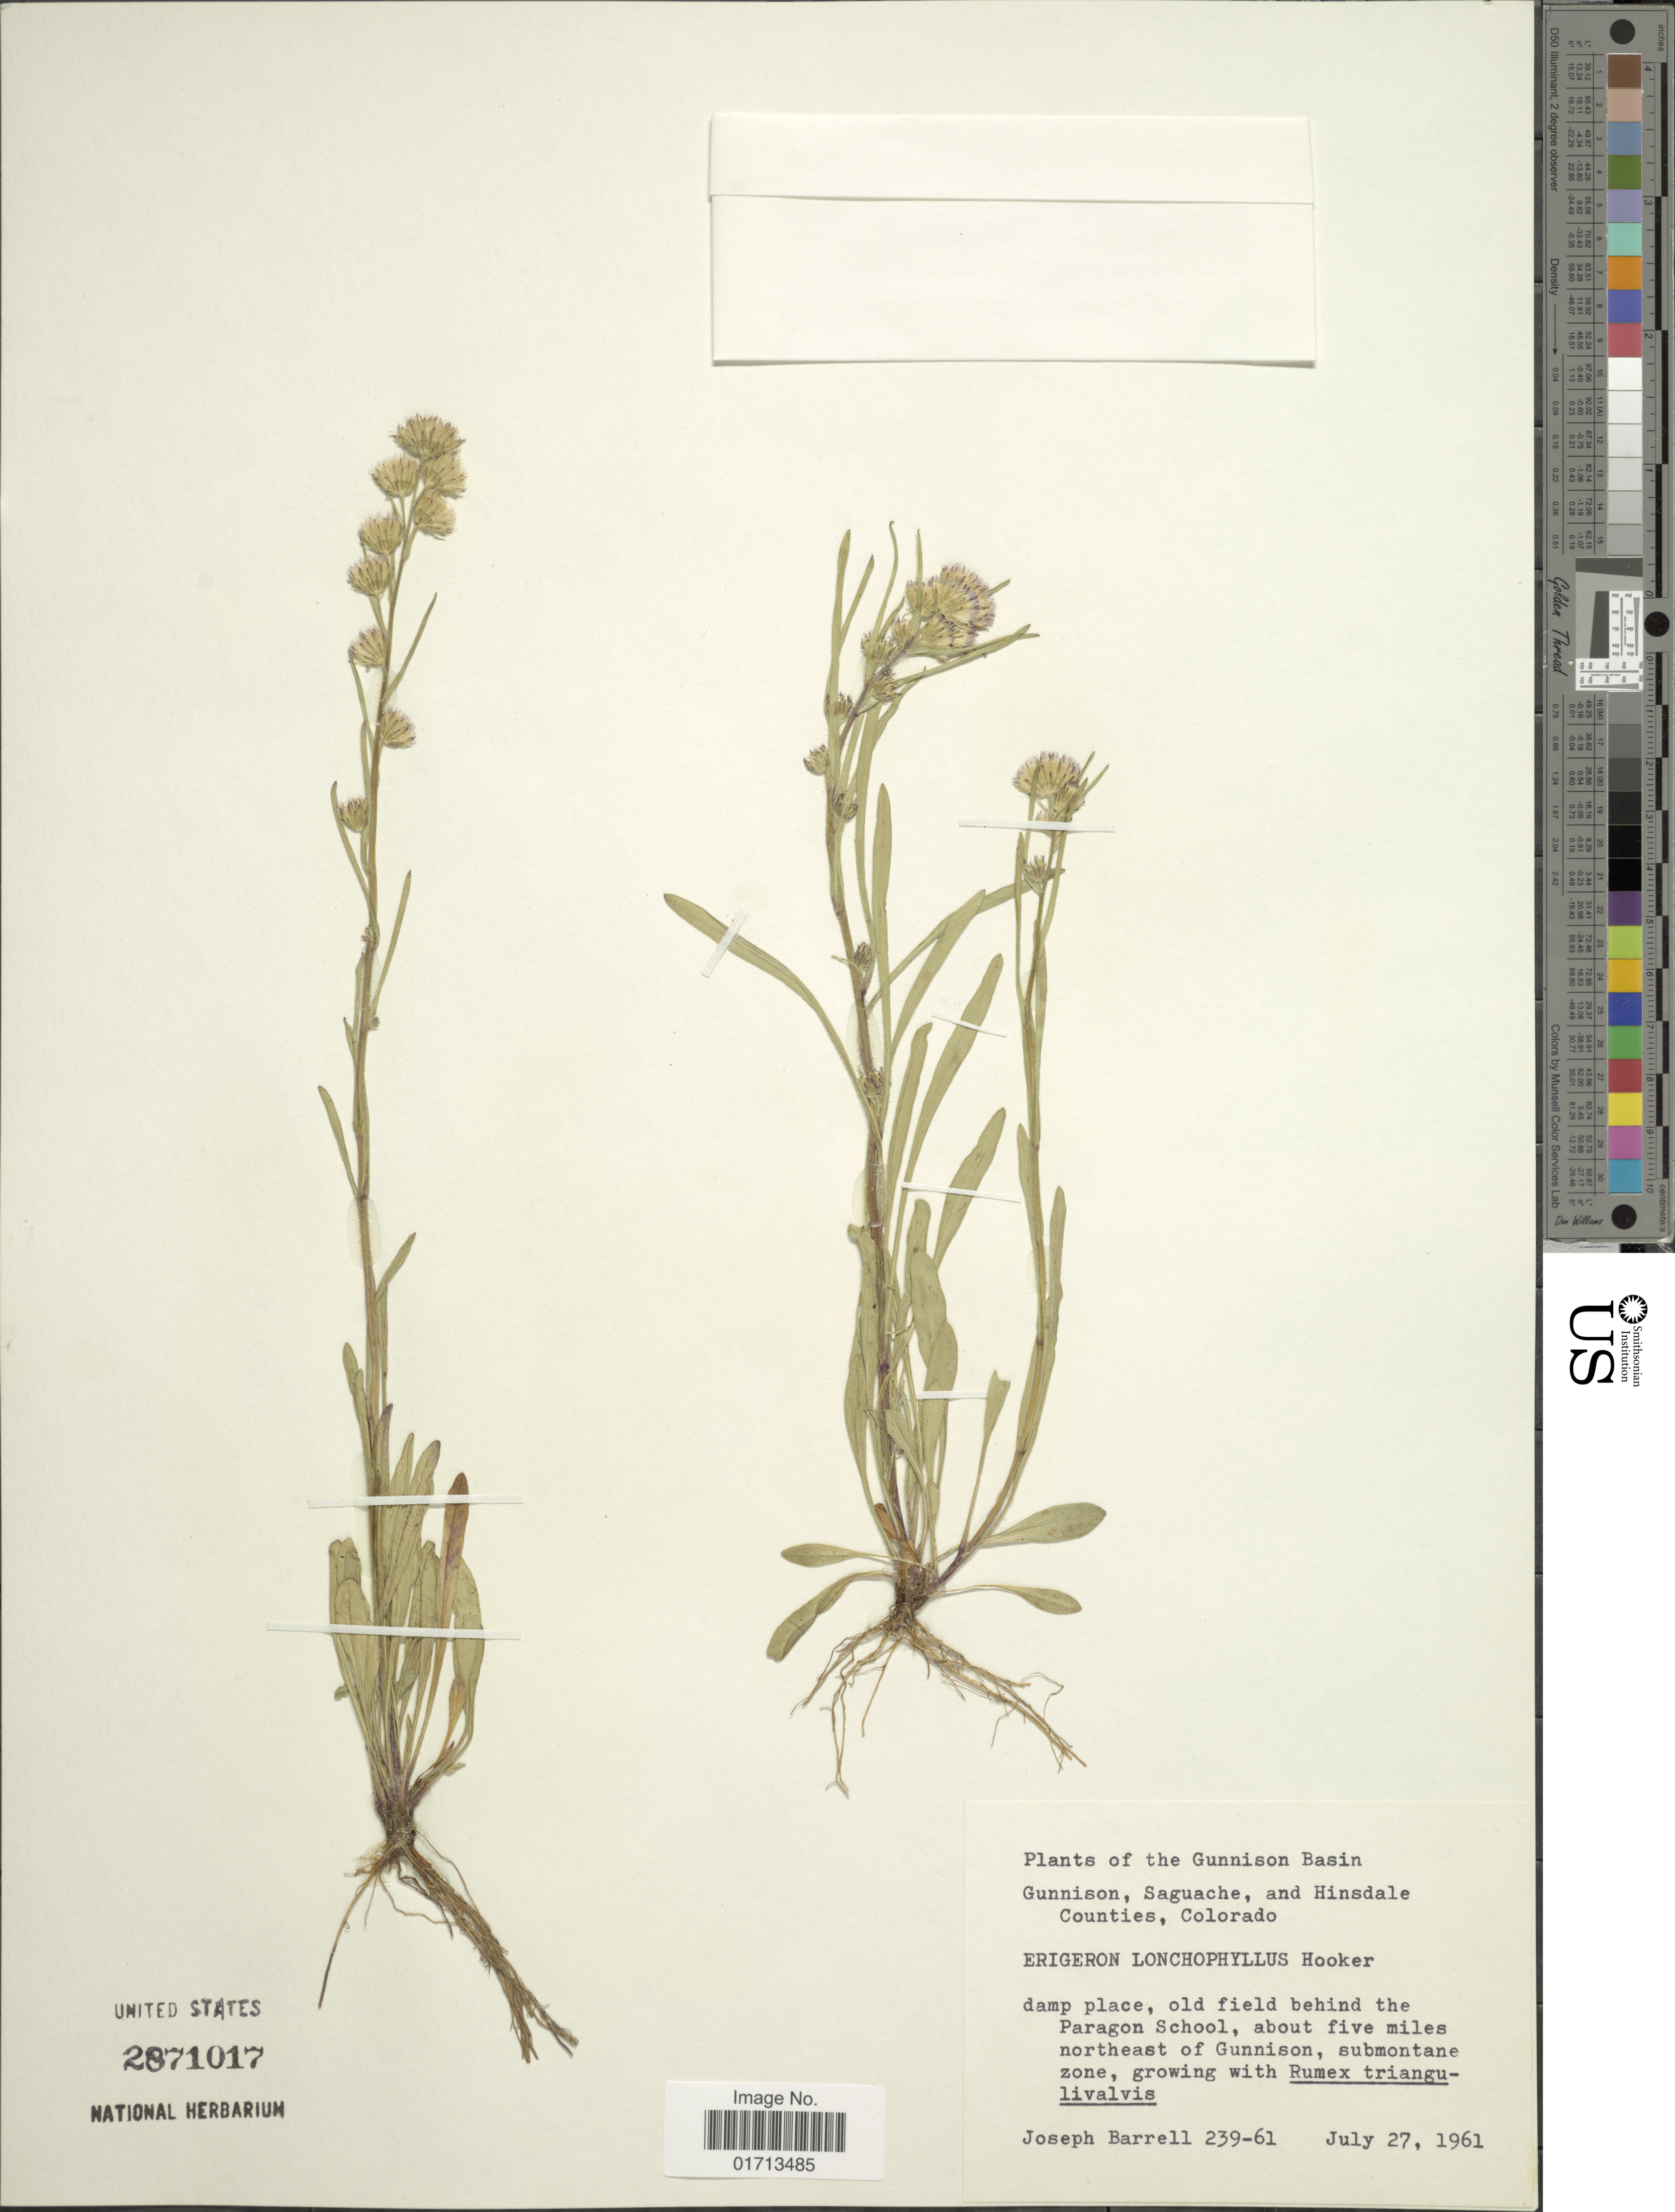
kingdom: Plantae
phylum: Tracheophyta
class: Magnoliopsida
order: Asterales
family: Asteraceae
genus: Erigeron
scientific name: Erigeron lonchophyllus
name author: Hook.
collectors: J. Barrell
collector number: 239-61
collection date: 1961-07-27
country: United States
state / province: Colorado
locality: Gunnison Basin. old field behind the Paragon School, about five miles northeast of Gunnison, submontane zone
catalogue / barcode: US 2871017